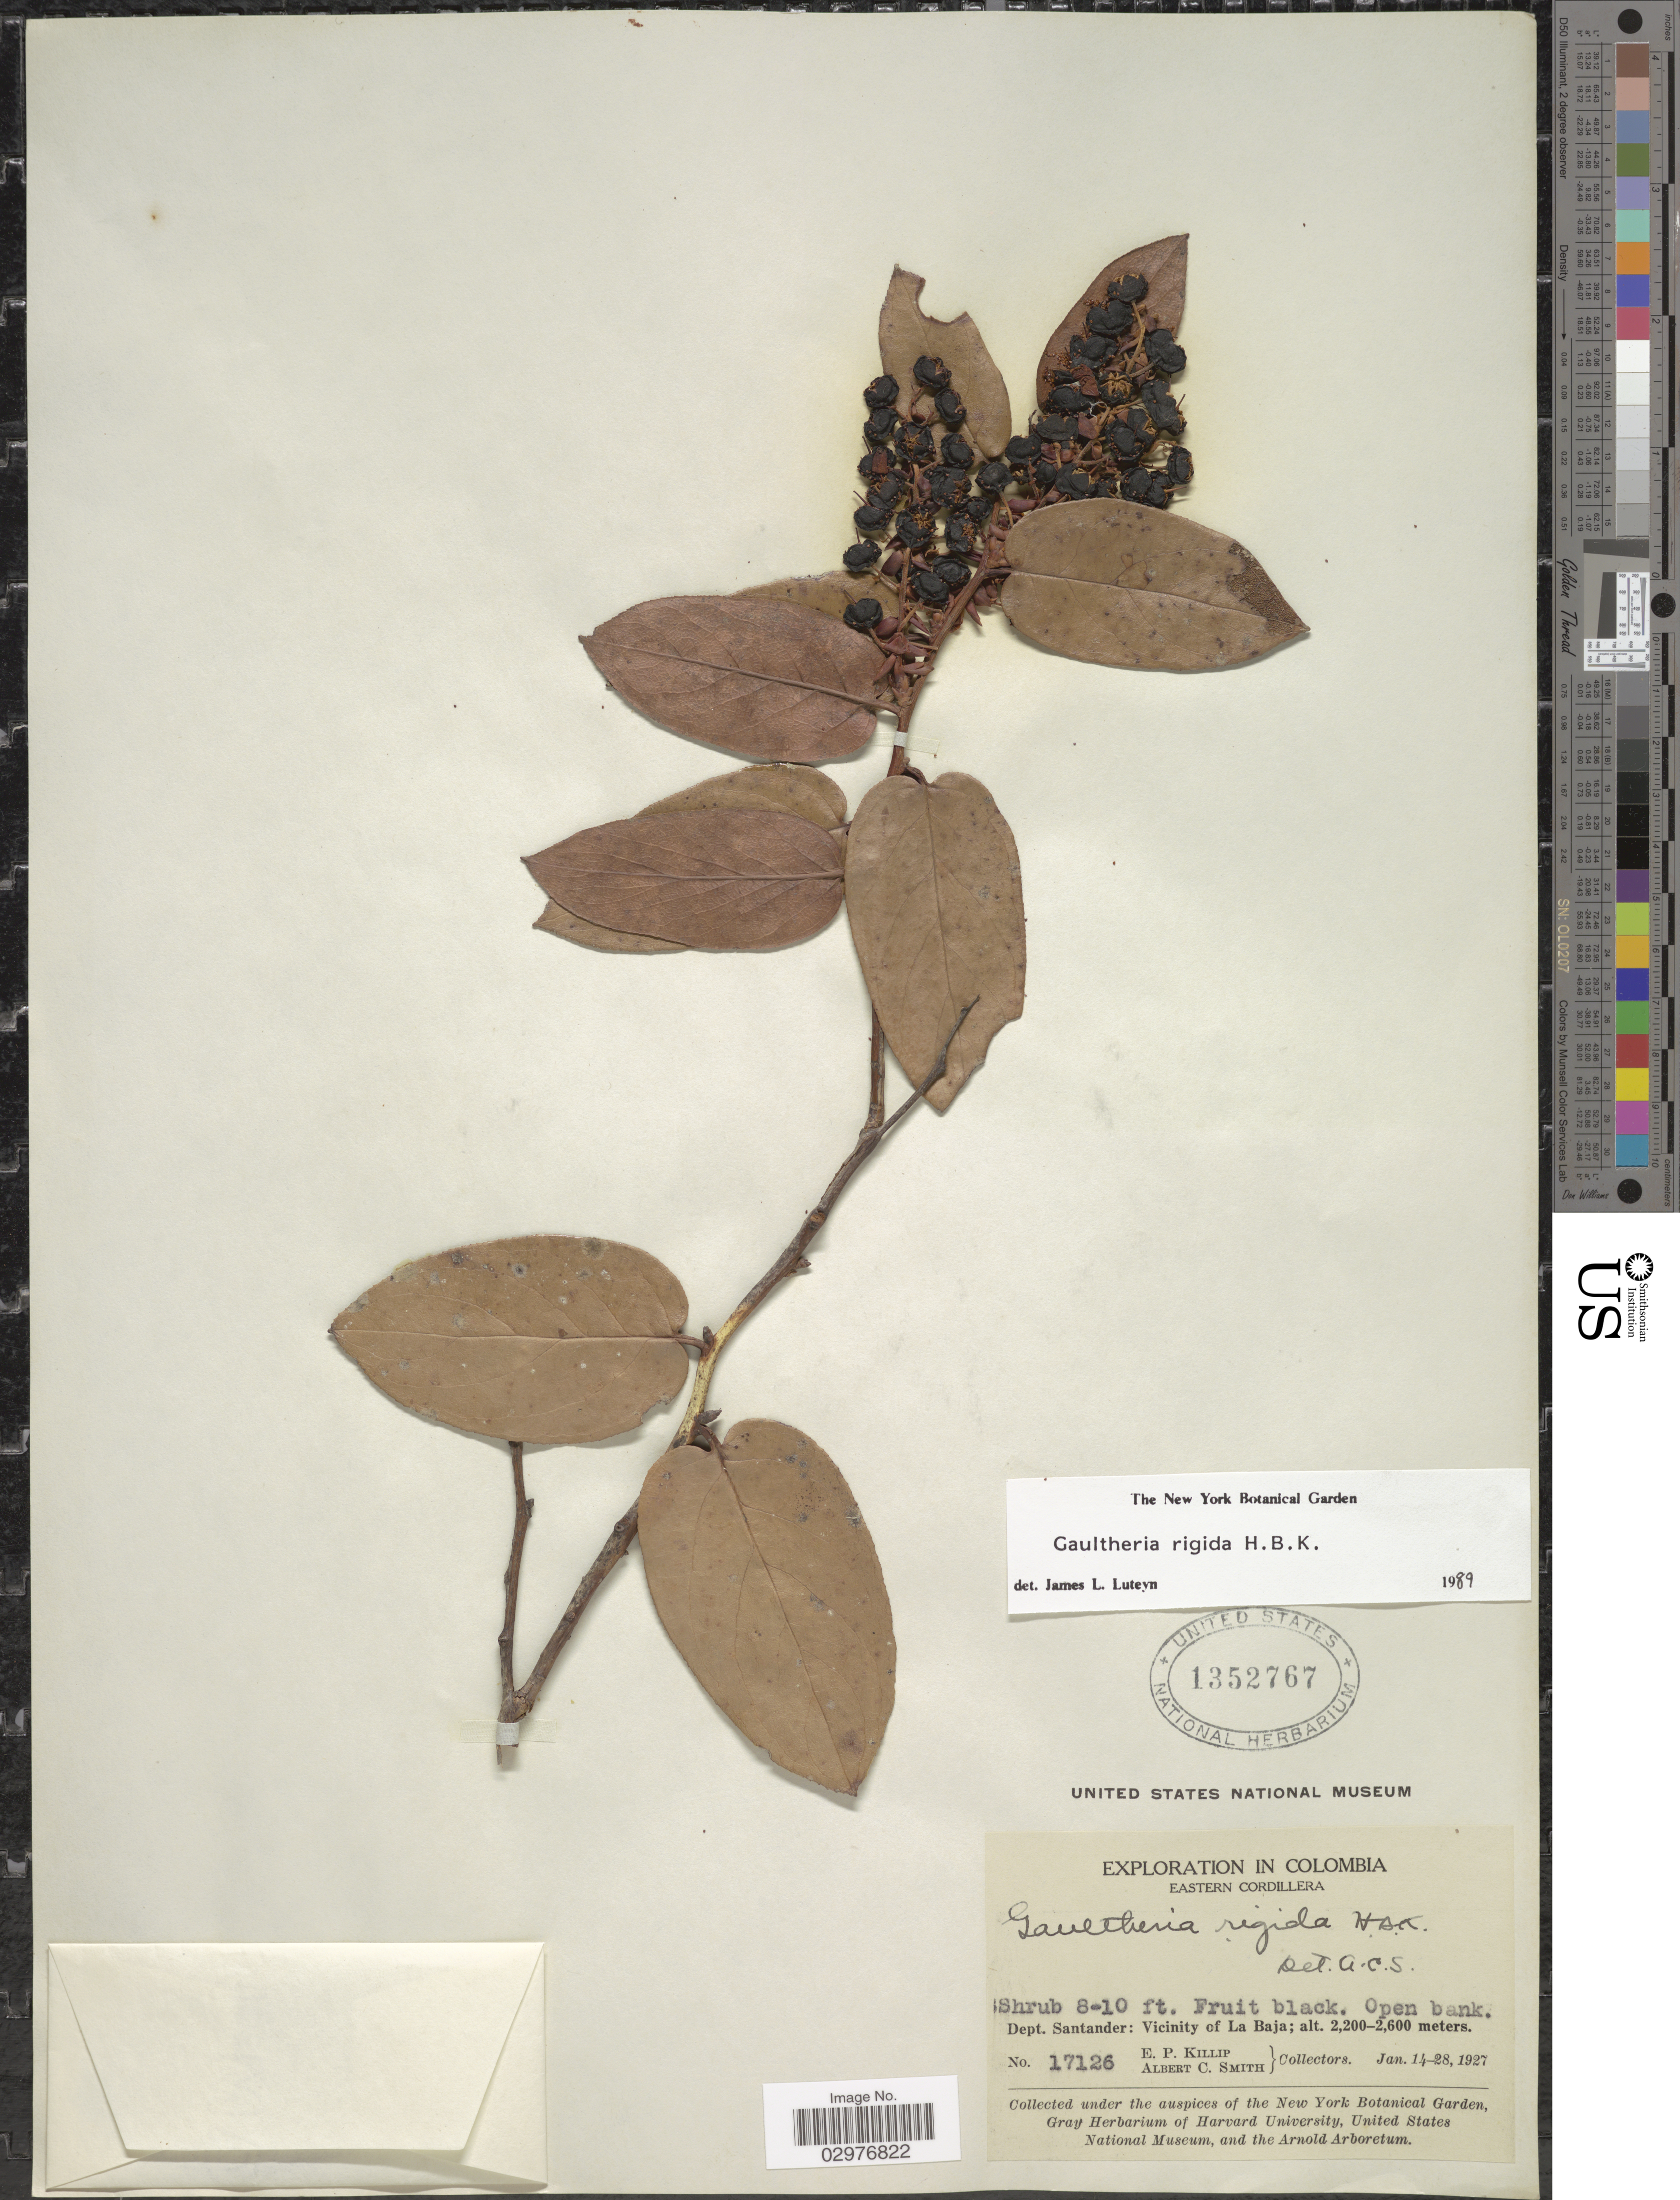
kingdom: Plantae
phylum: Tracheophyta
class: Magnoliopsida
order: Ericales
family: Ericaceae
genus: Gaultheria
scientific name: Gaultheria rigida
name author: Kunth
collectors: E. P. Killip & A. C. Smith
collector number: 17126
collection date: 1927-01-14/1927-01-28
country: Colombia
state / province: Santander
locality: Eastern Cordillera. Dept. Santander: Vicinity of La Baja.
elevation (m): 2200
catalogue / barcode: US 1352767